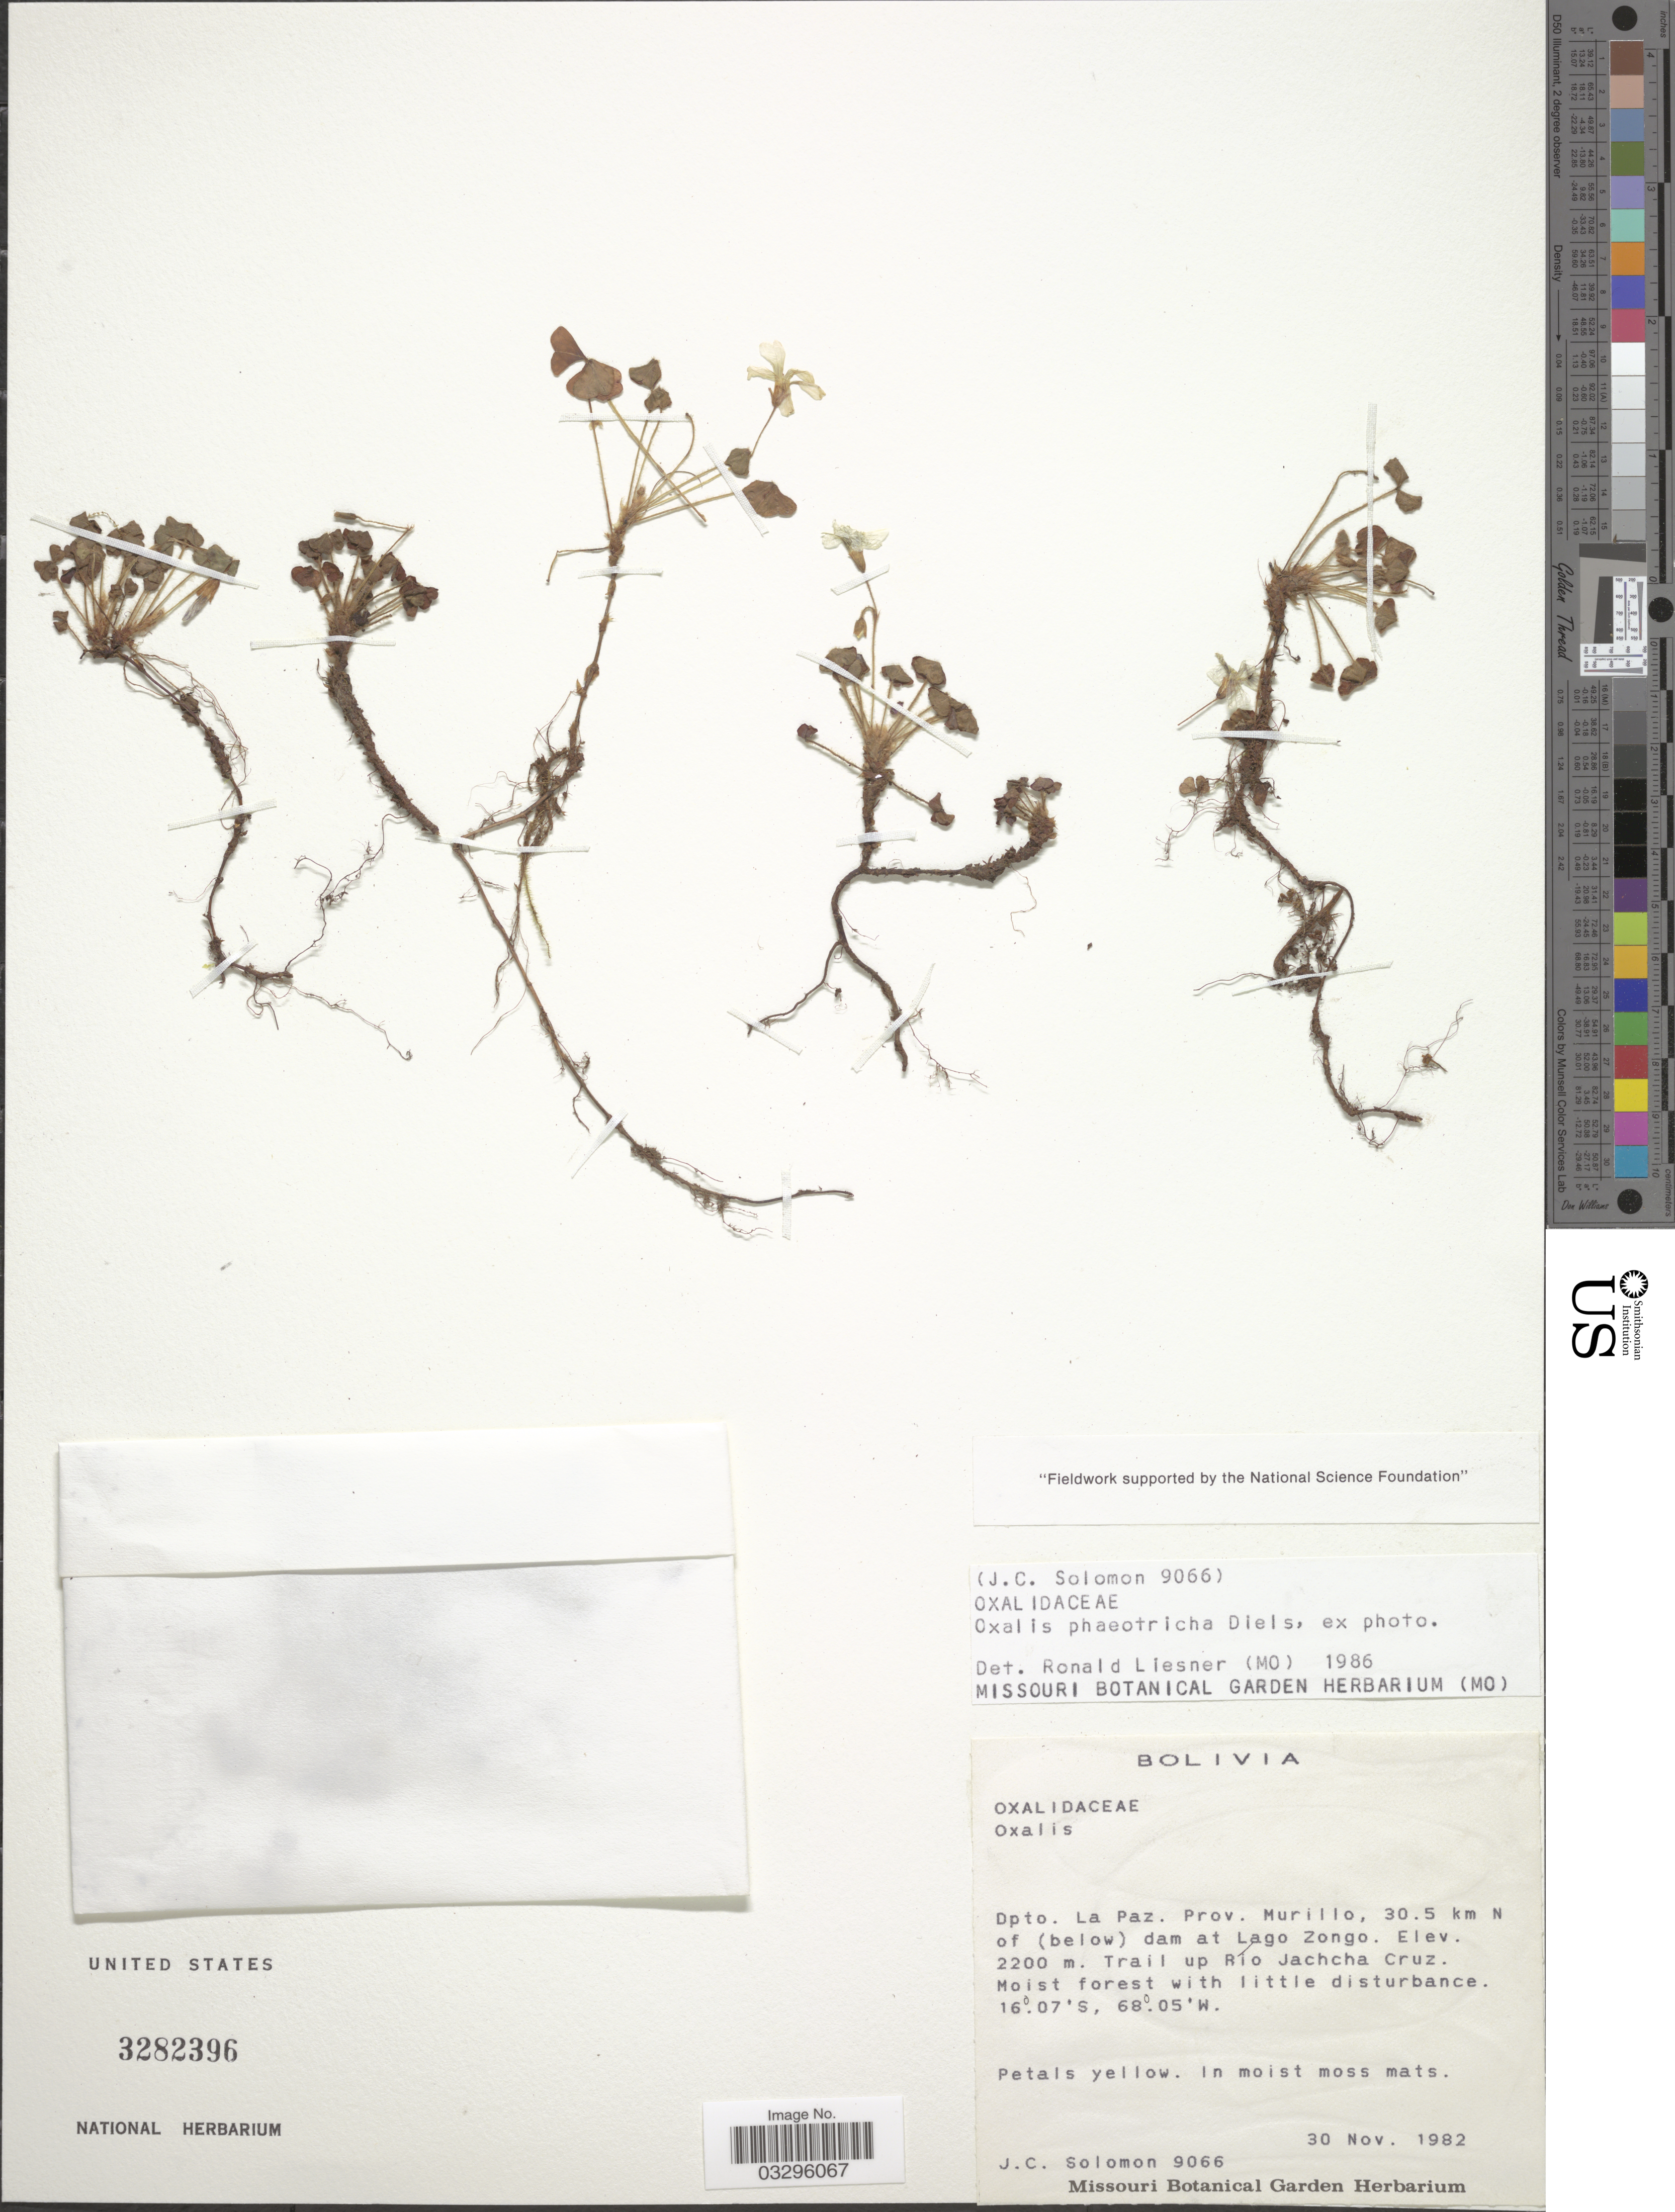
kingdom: Plantae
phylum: Tracheophyta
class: Magnoliopsida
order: Oxalidales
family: Oxalidaceae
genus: Oxalis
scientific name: Oxalis phaeotricha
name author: Diels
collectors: J. C. Solomon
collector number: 9066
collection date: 1982-11-30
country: Bolivia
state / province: La Paz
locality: Dpto. La Paz. Prov. Murillo, 30.5 km N of (below) dam at Lago Zongo. Trail up Rio Jachcha Cruz.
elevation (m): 2200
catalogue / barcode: US 3282396